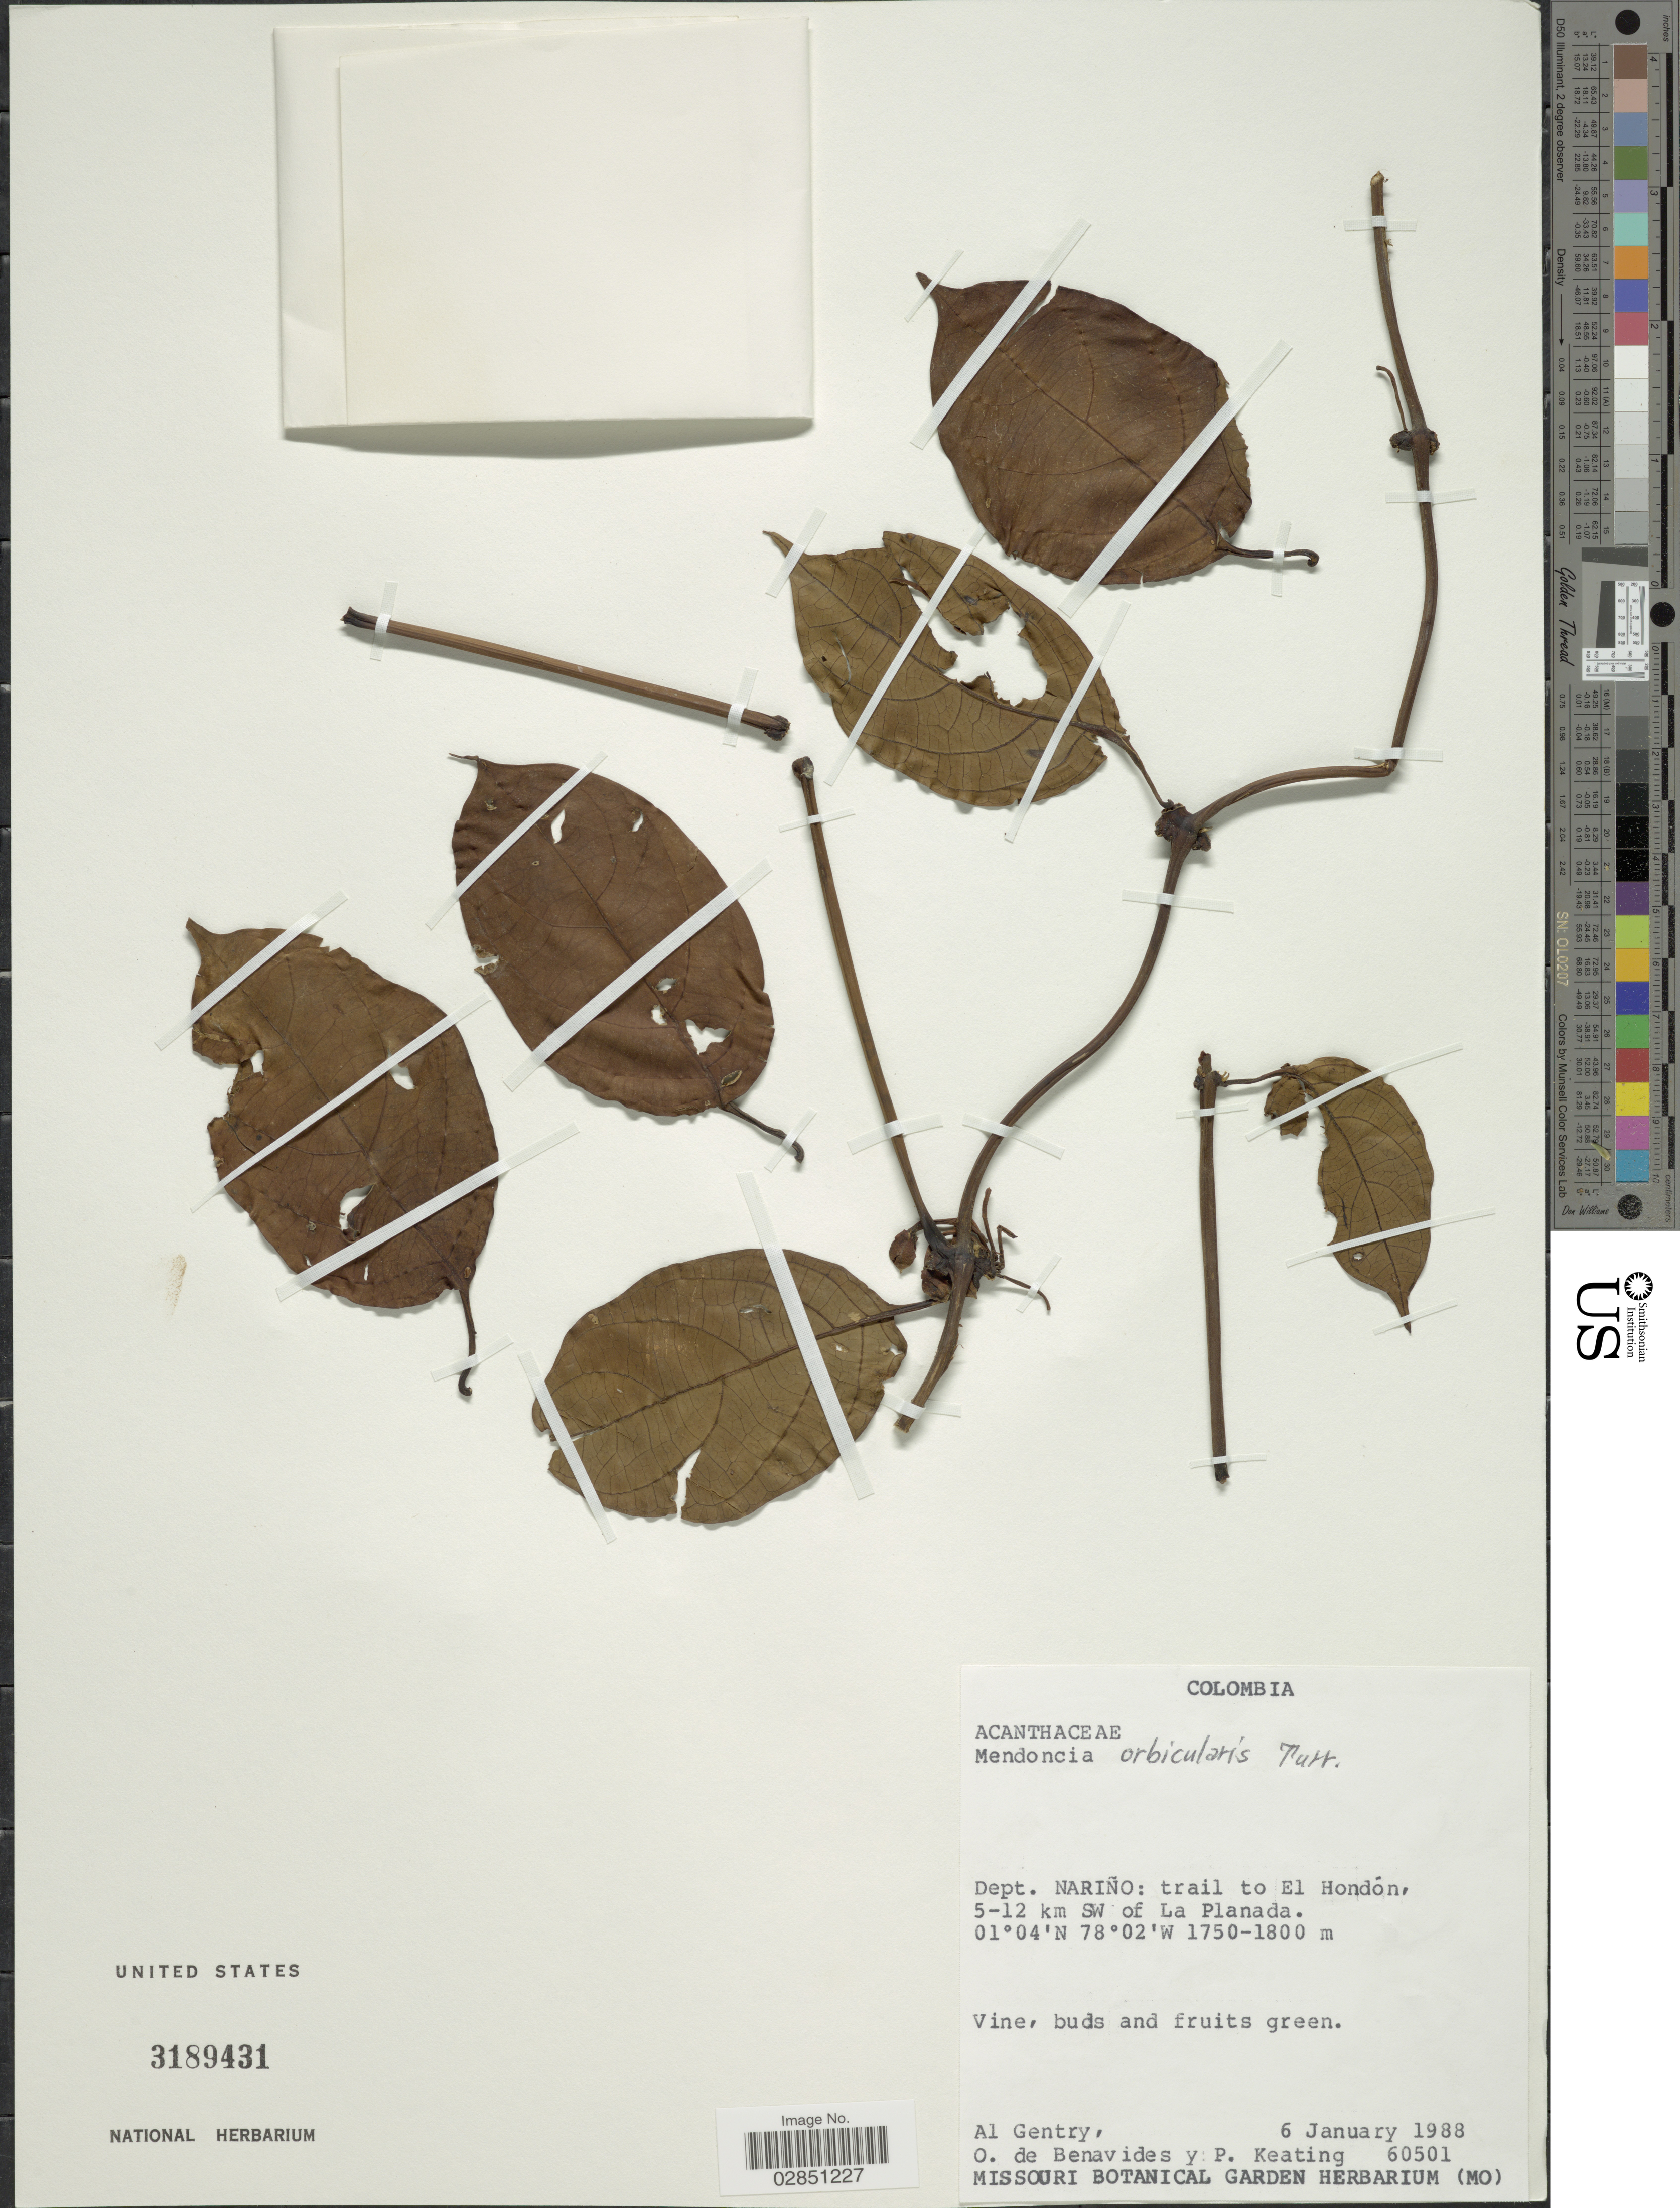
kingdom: Plantae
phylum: Tracheophyta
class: Magnoliopsida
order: Lamiales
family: Acanthaceae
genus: Mendoncia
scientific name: Mendoncia orbicularis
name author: Turrill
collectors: A. H. Gentry, Olga S. de Benavides & P. Keating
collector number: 60501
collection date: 1988-01-06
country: Colombia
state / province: Nariño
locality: Dept. Nariño: trail to El Hondón, 5-12 km SW of La Planada.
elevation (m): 1750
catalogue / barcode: US 3189431